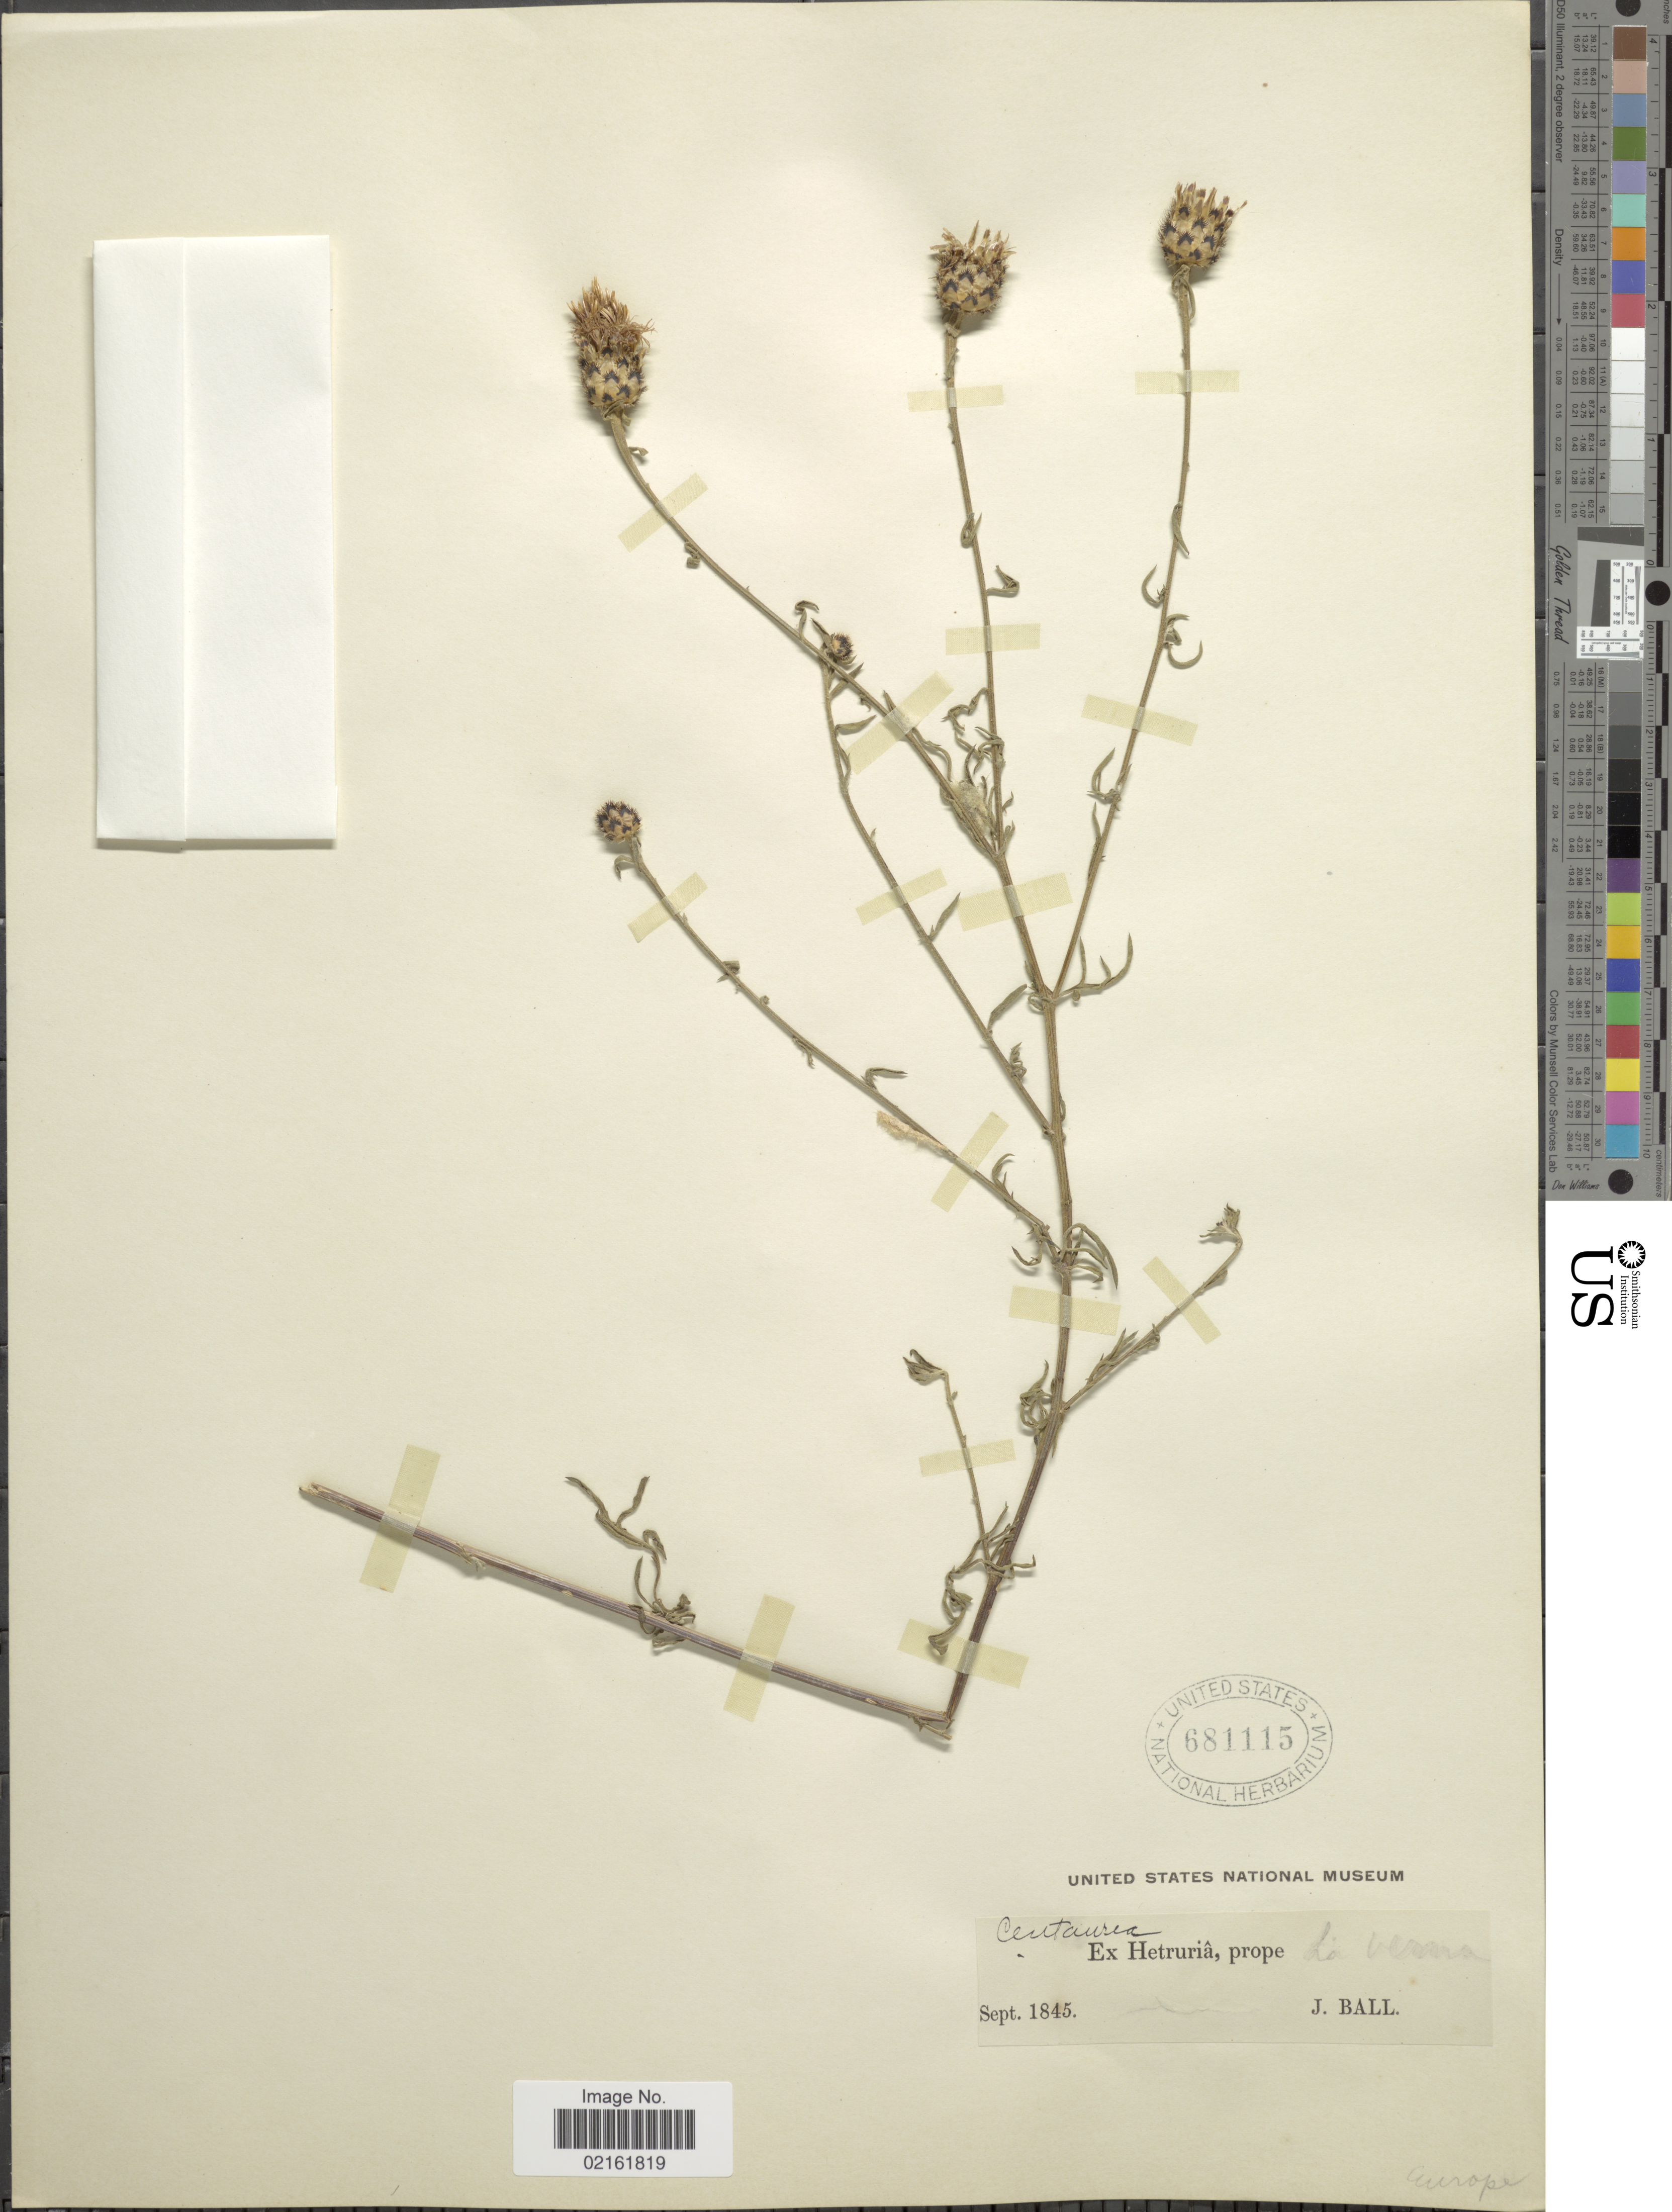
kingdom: Plantae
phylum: Tracheophyta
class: Magnoliopsida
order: Asterales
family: Asteraceae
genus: Centaurea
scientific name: Centaurea sp.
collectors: J. Ball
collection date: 1845-09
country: Italy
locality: Hetruria, prope La Verna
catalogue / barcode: US 681115